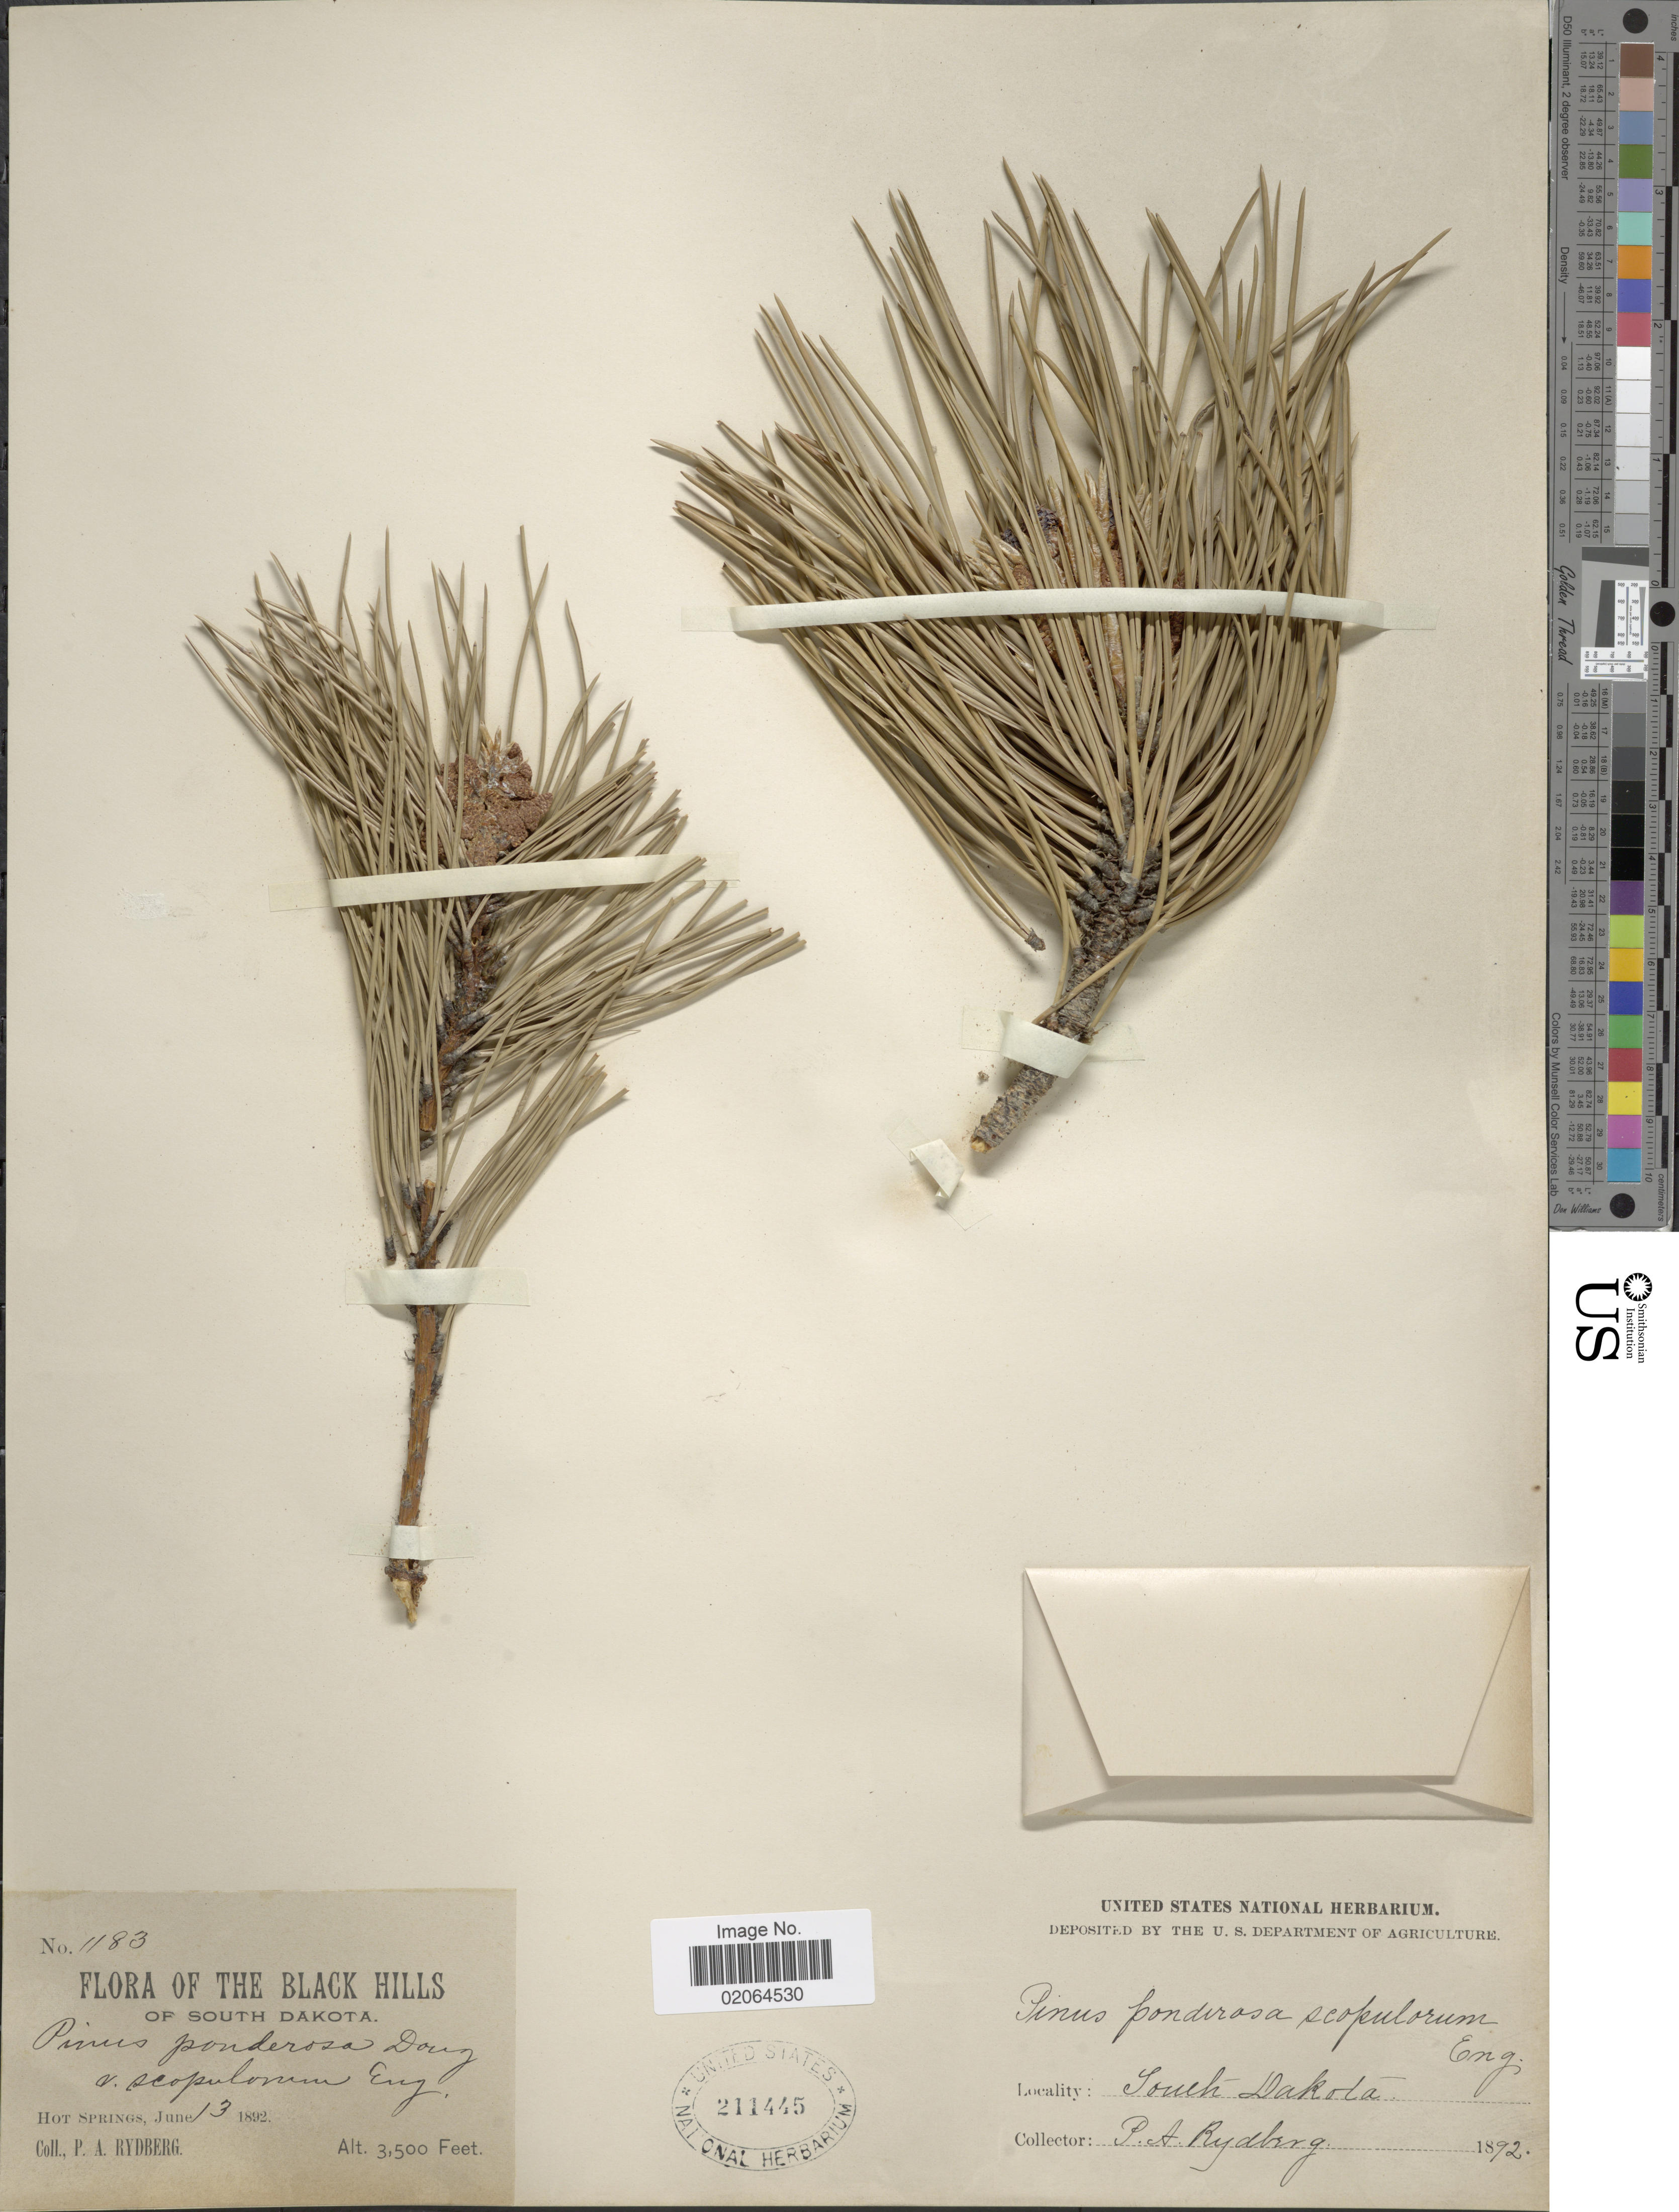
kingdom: Plantae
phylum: Tracheophyta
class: Pinopsida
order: Pinales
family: Pinaceae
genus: Pinus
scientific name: Pinus ponderosa var. scopulorum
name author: Engelm.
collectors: P. A. Rydberg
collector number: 1183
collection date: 1892-06-13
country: United States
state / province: South Dakota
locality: Black Hills, of South Dakota, Hot Springs.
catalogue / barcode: US 211445